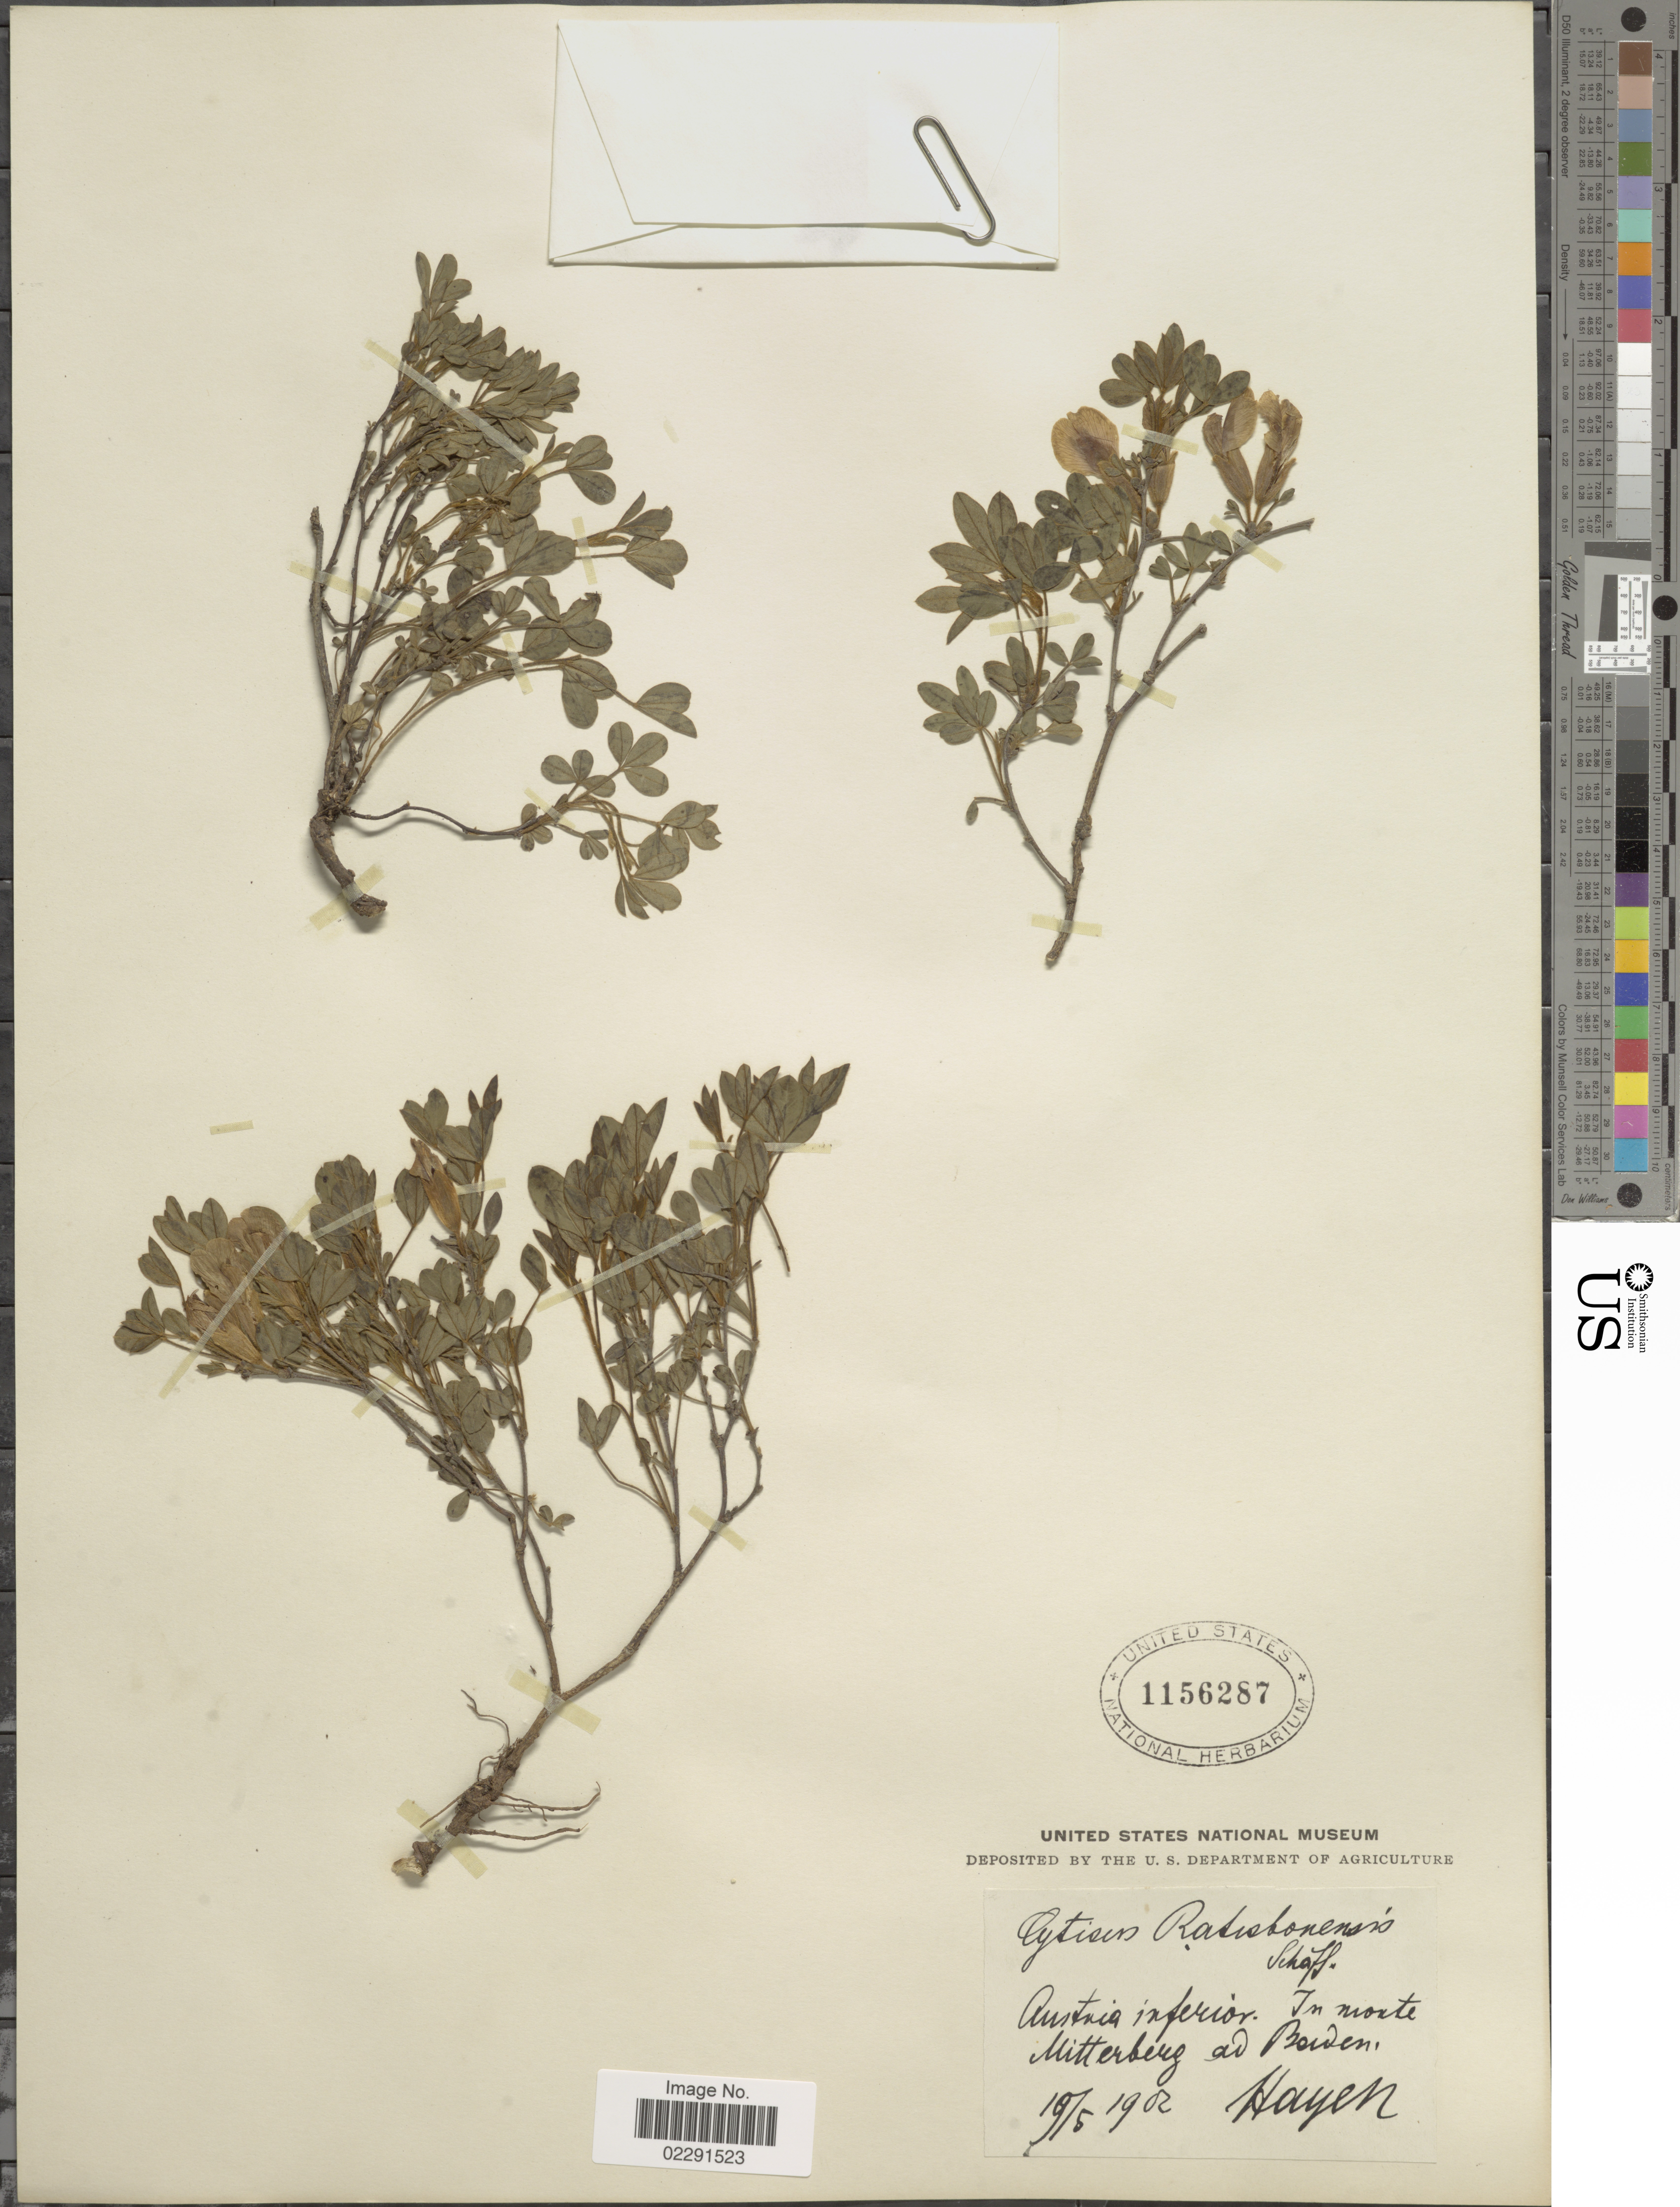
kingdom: Plantae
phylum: Tracheophyta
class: Magnoliopsida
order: Fabales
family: Fabaceae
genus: Cytisus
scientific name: Cytisus ratisbonensis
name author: Schaeff.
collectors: Hayen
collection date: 1902-05-19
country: Austria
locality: Austria inferior, In monte Mittenberg ad Borden. [interpreted]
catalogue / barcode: US 1156287